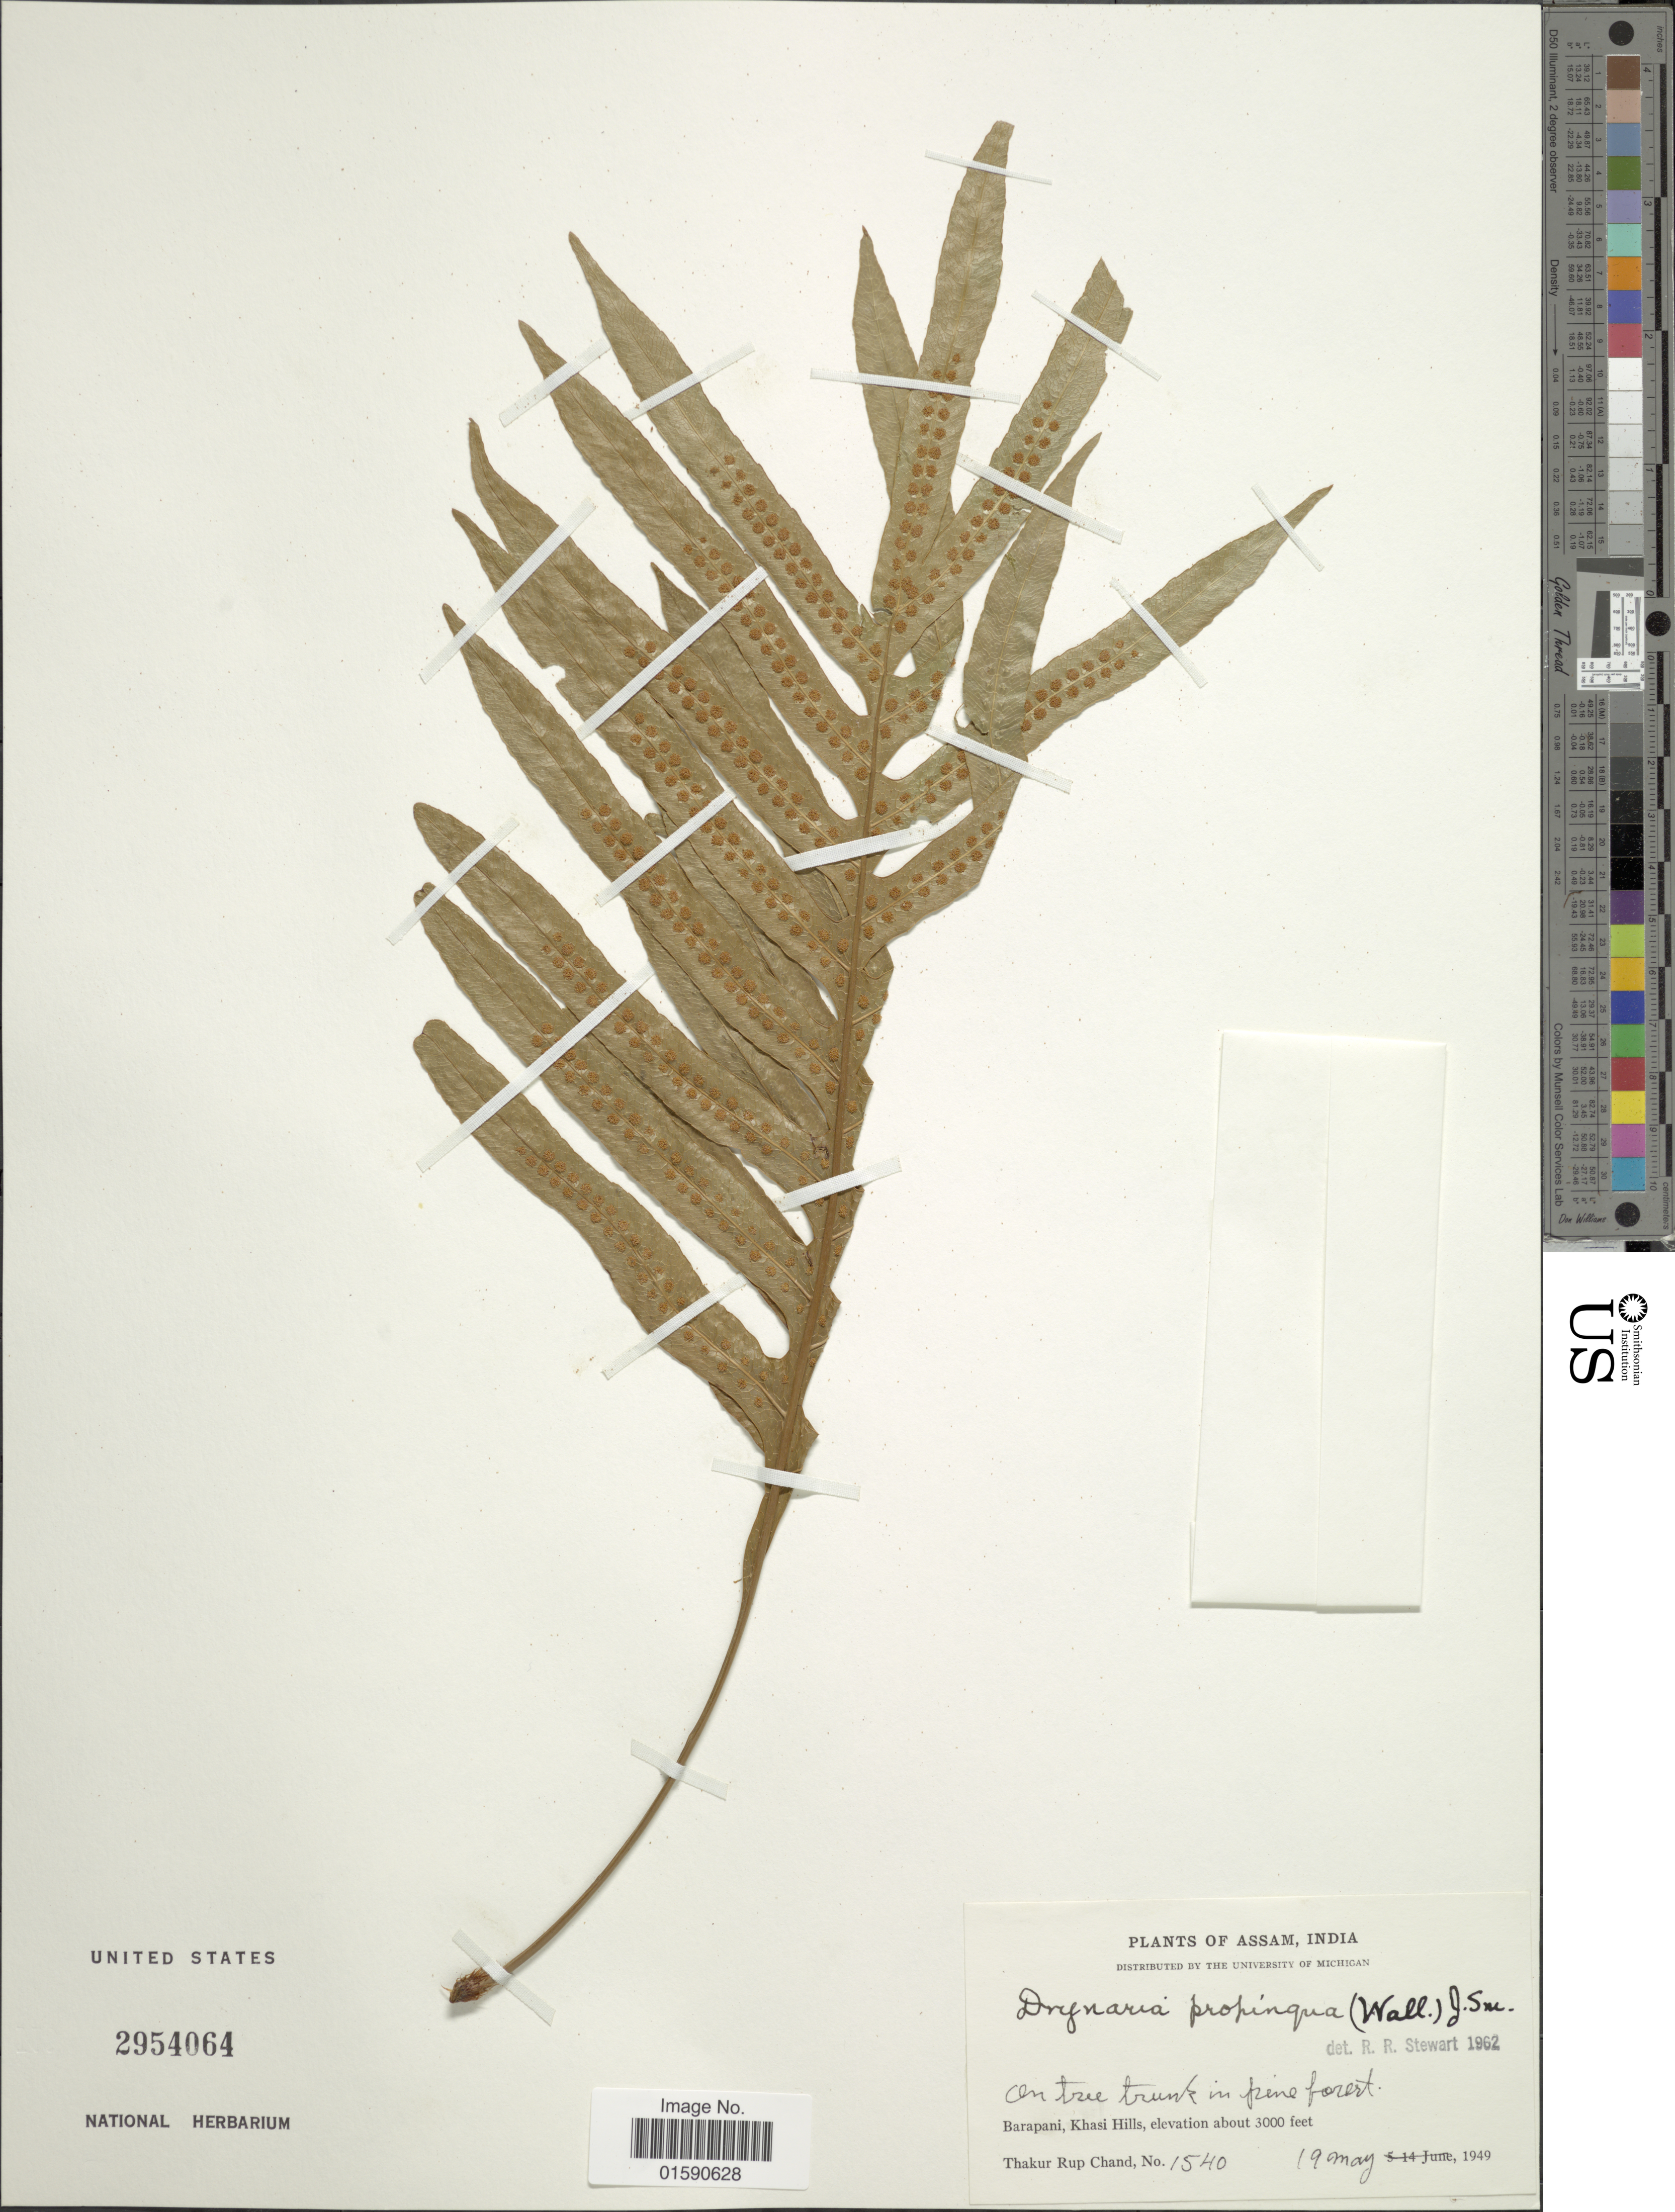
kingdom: Plantae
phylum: Tracheophyta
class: Polypodiopsida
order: Polypodiales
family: Polypodiaceae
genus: Drynaria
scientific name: Drynaria propinqua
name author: (Wall. ex Mett.) J. Sm.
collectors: T. R. Chand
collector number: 1540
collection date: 1949-05-19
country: India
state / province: Meghalaya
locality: Barapani, Khasi Hills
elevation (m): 914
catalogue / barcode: US 2954064